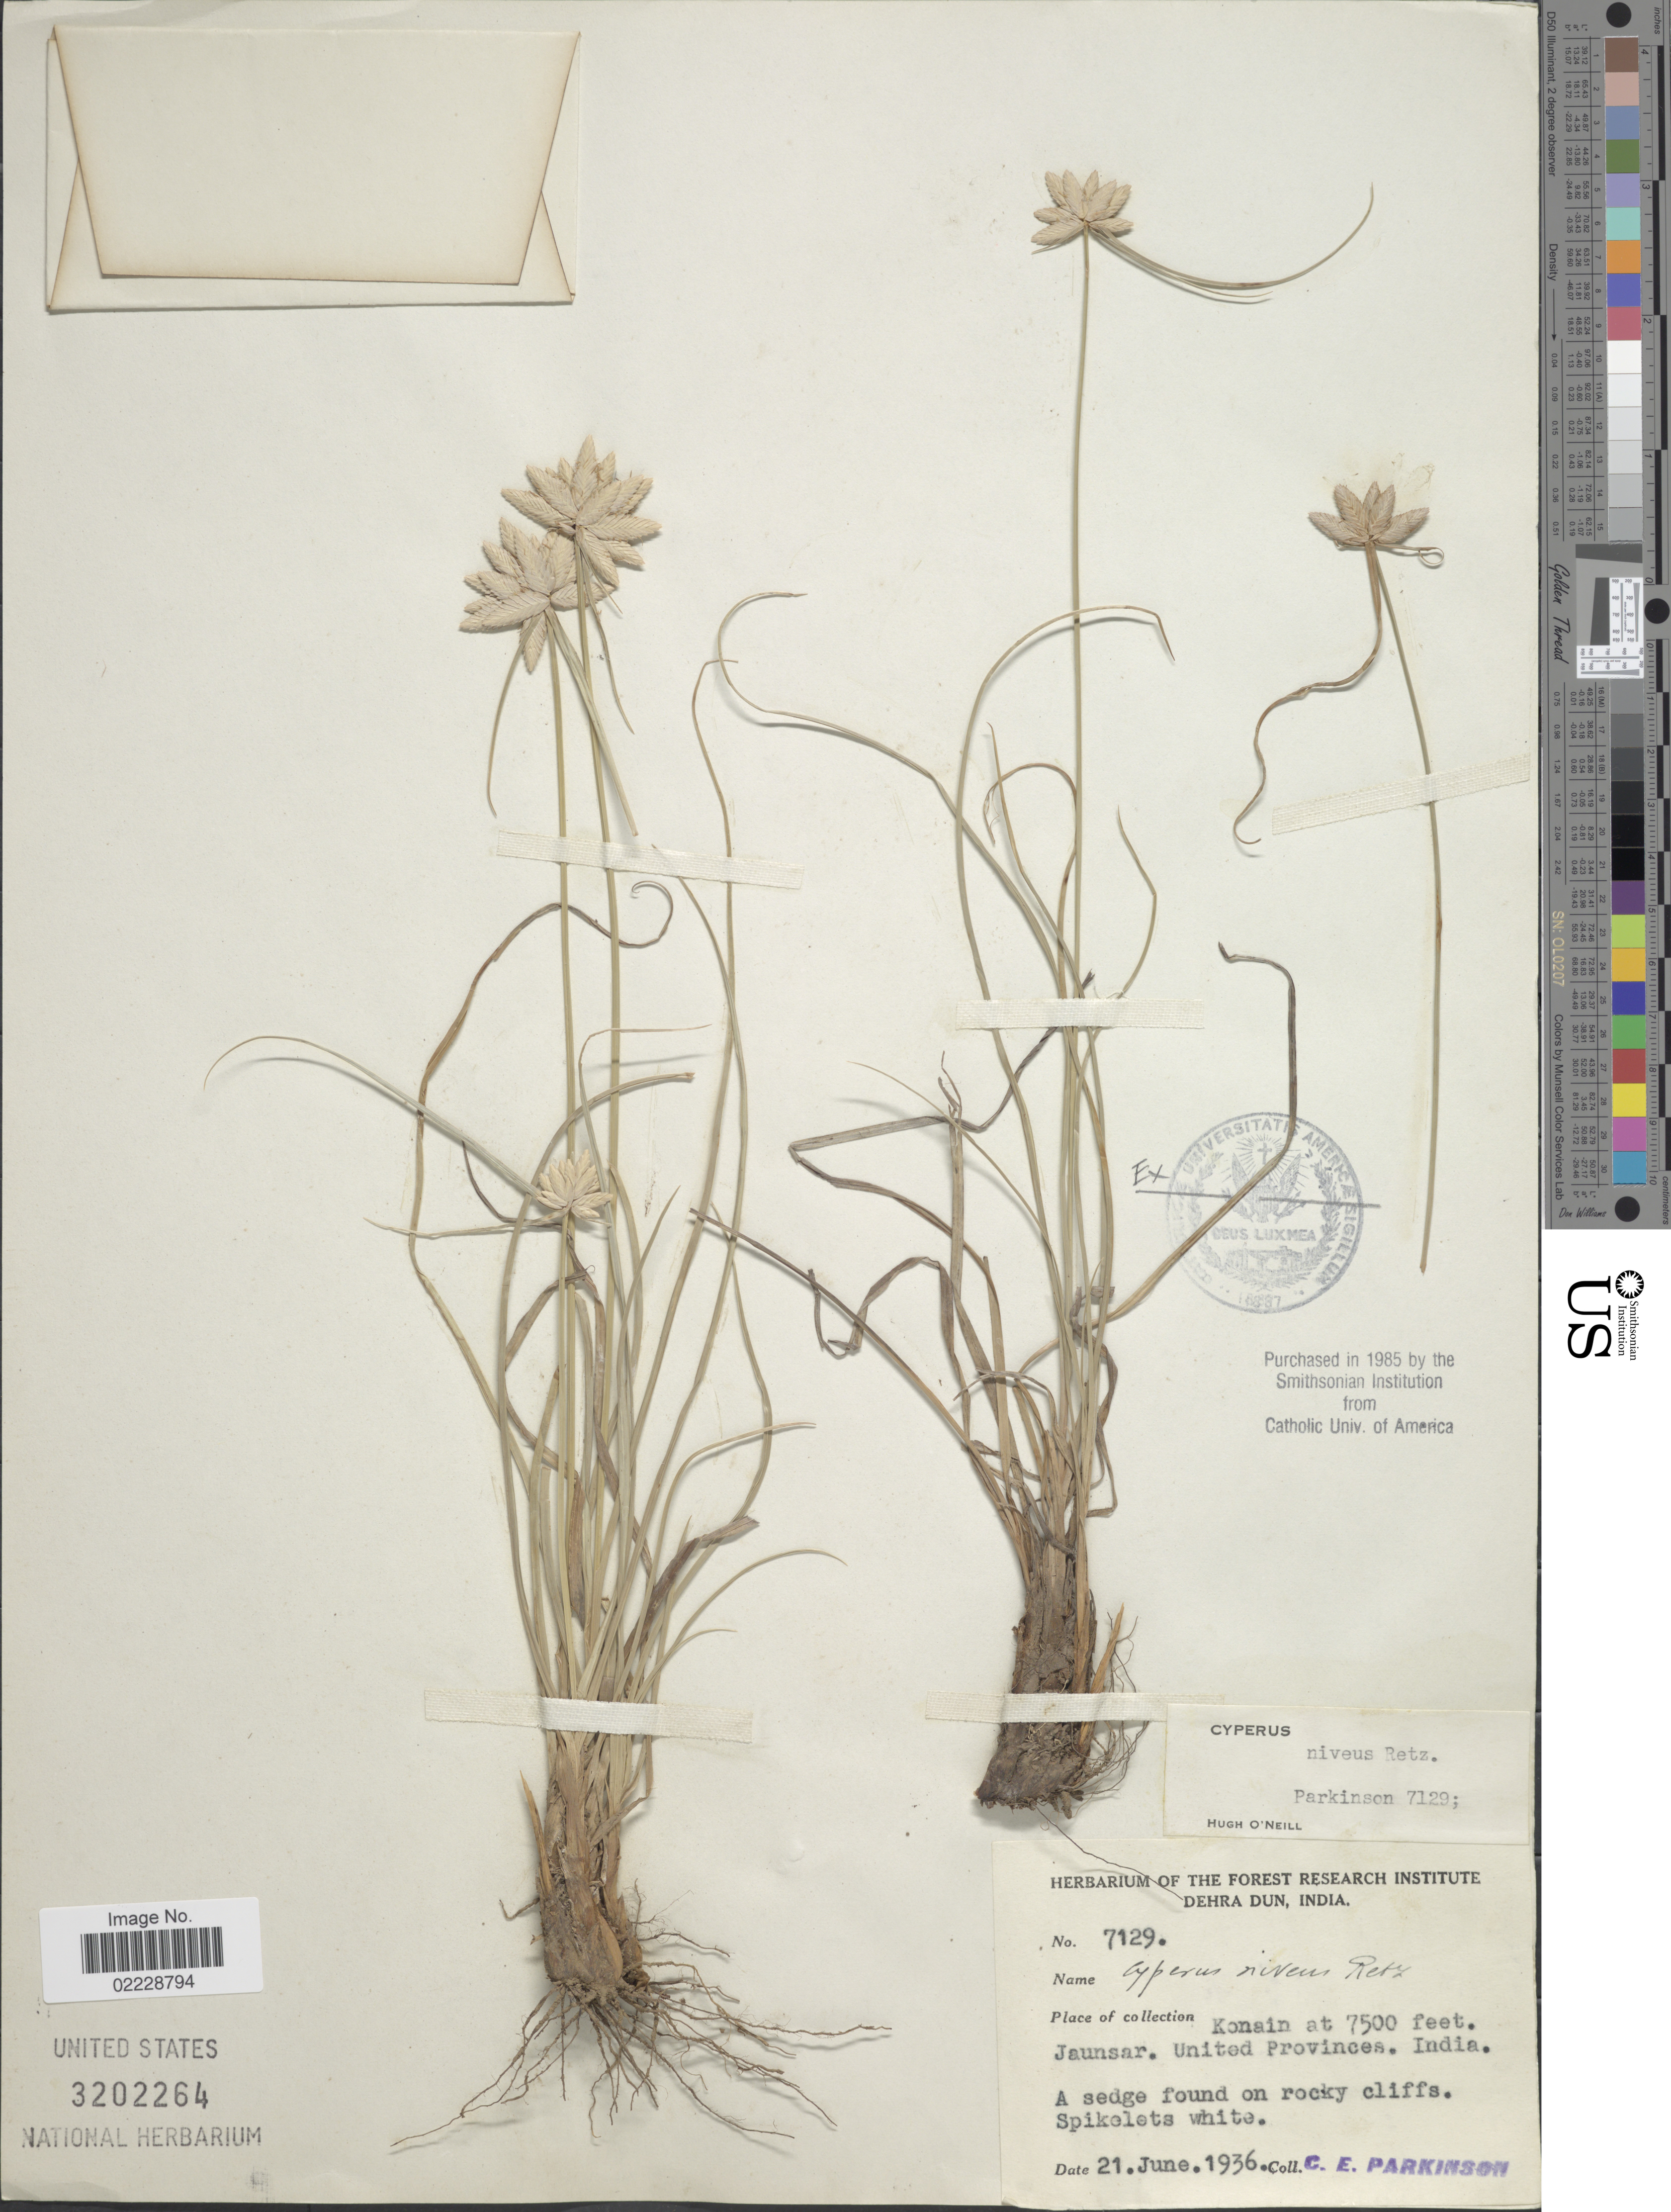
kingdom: Plantae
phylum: Tracheophyta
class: Liliopsida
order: Poales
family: Cyperaceae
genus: Cyperus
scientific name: Cyperus niveus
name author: Retz.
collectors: C. E. Parkinson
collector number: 7129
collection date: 1936-06-21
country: India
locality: Dehra Dun, Konain, Jaunsar. United Provinces.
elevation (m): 2286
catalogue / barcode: US 3202264